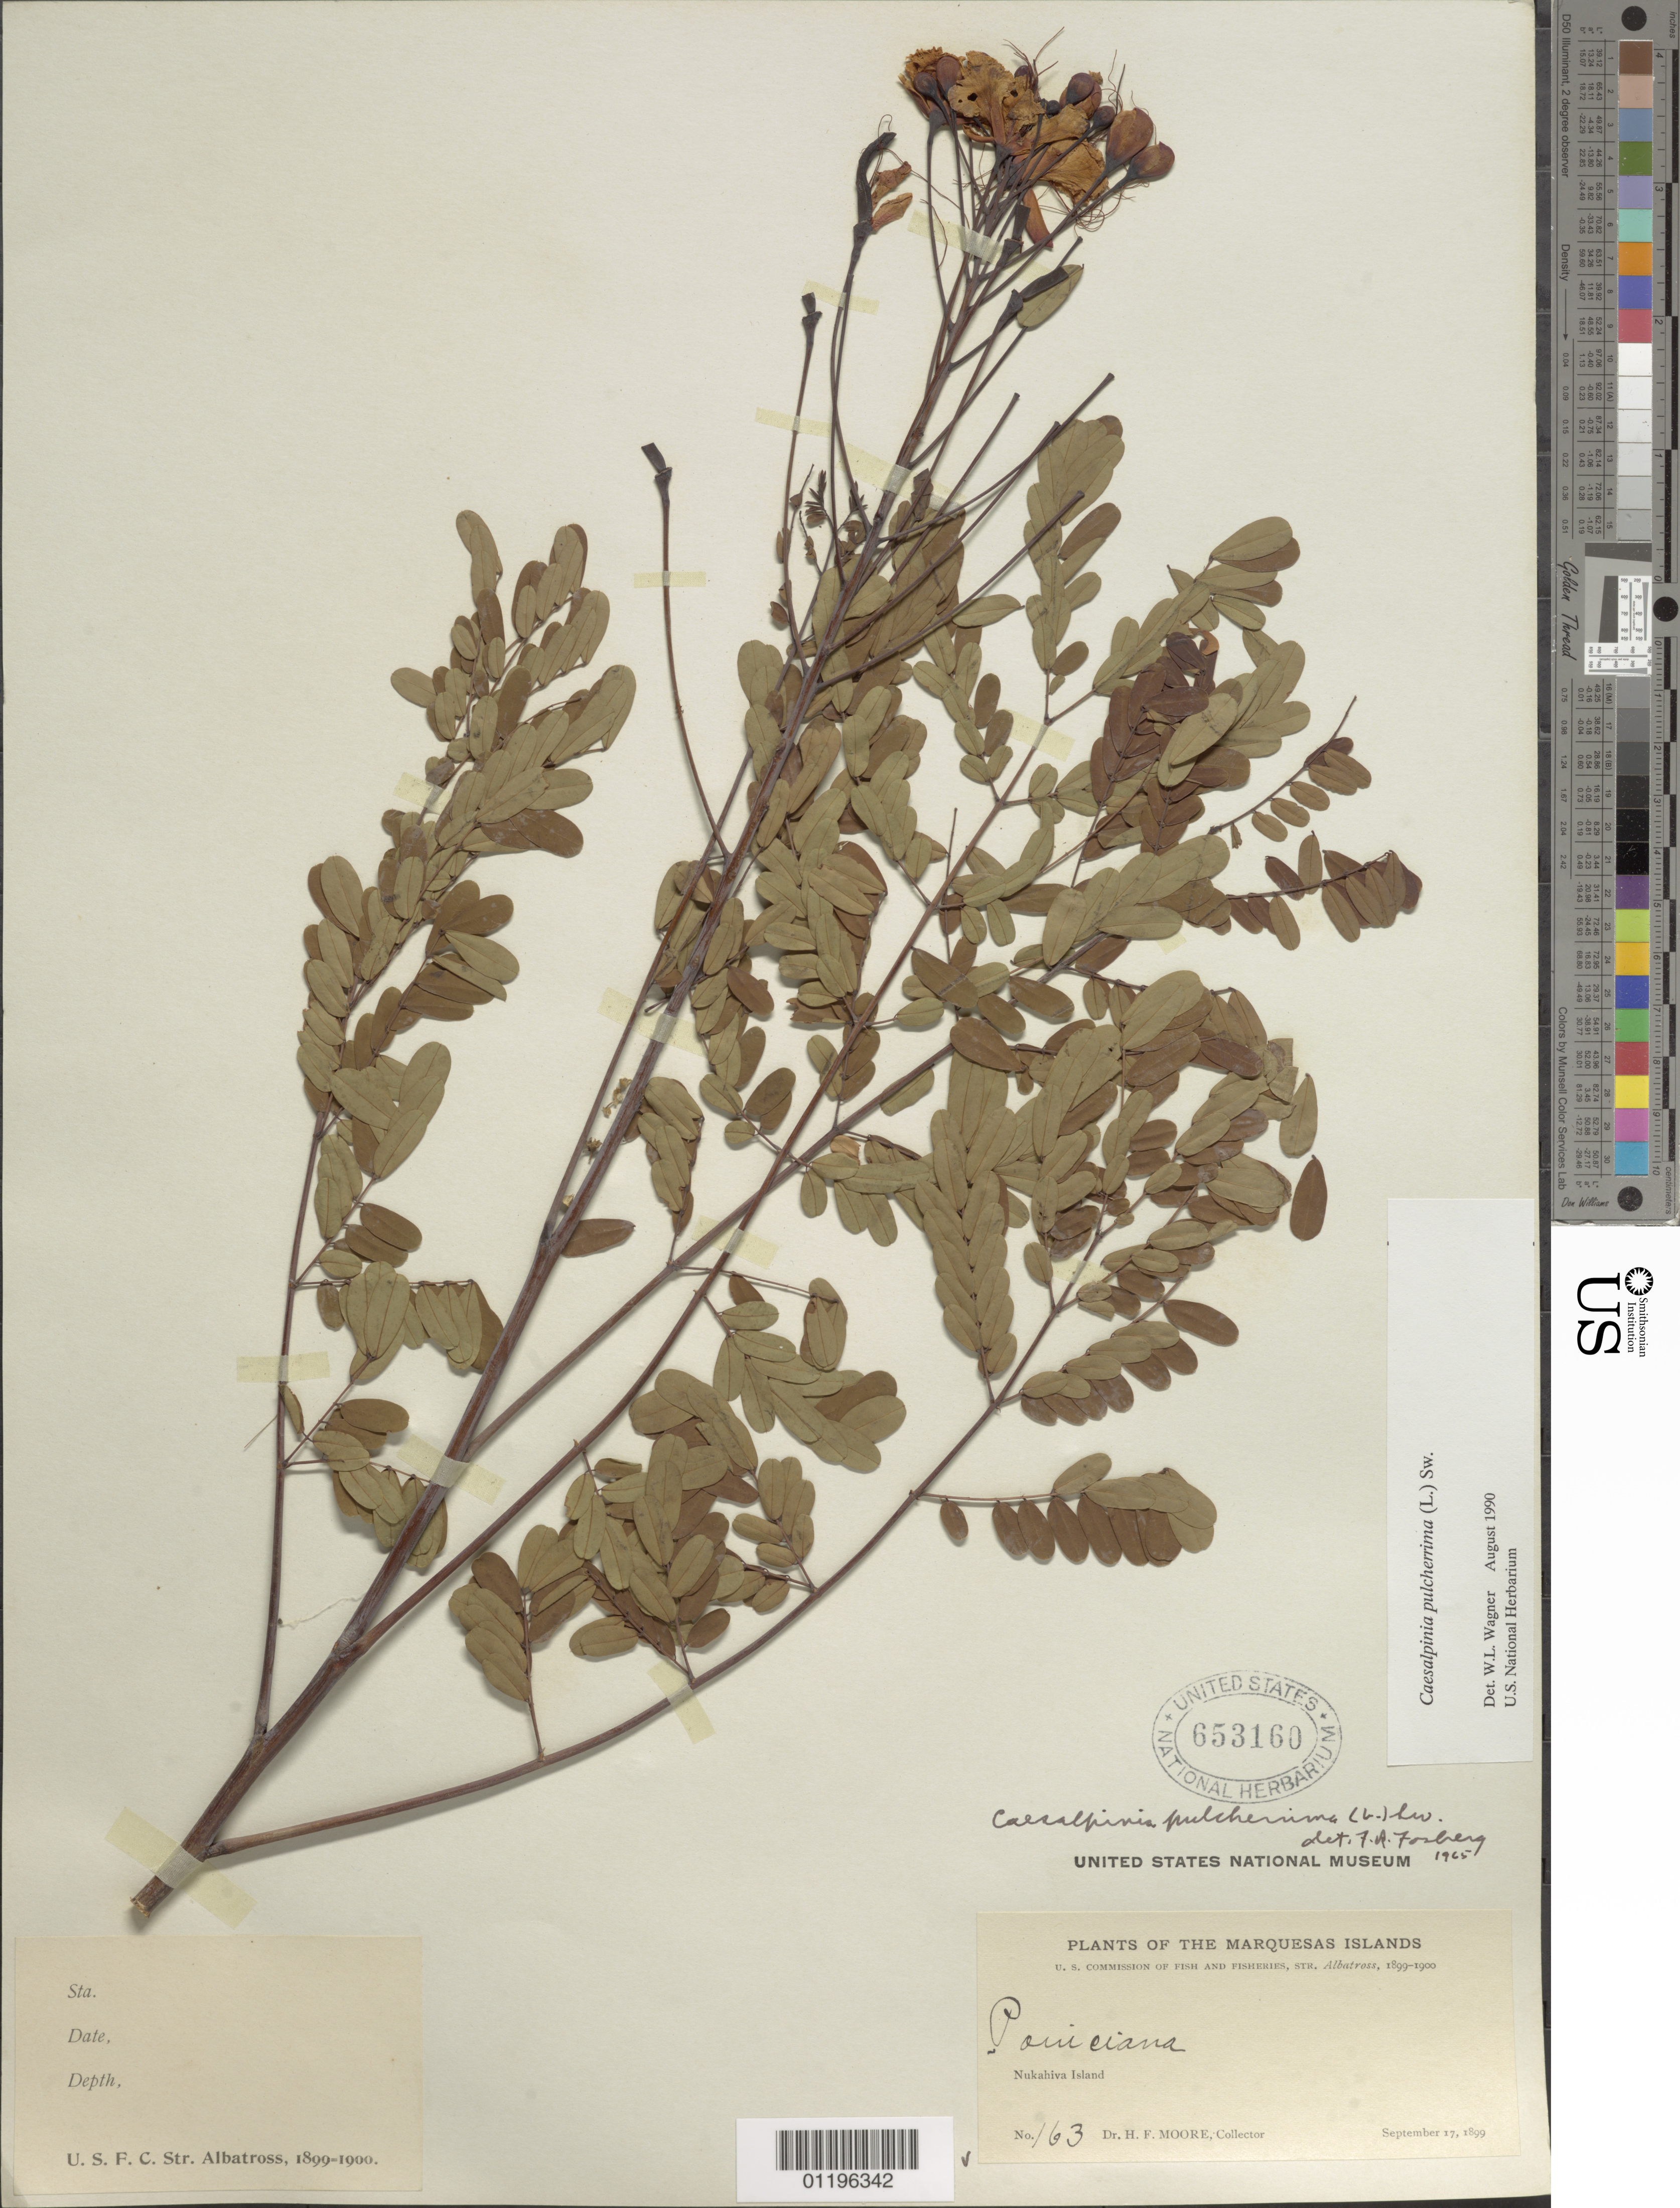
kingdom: Plantae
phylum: Tracheophyta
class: Magnoliopsida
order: Fabales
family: Fabaceae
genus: Caesalpinia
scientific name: Caesalpinia pulcherrima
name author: (L.) Sw.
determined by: Wagner, W. L., (BOT), Smithsonian Institution - National Museum of Natural History (UNITED STATES)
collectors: H. F. Moore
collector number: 163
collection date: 1899-09-17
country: French Polynesia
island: Nuku Hiva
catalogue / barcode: US 653160